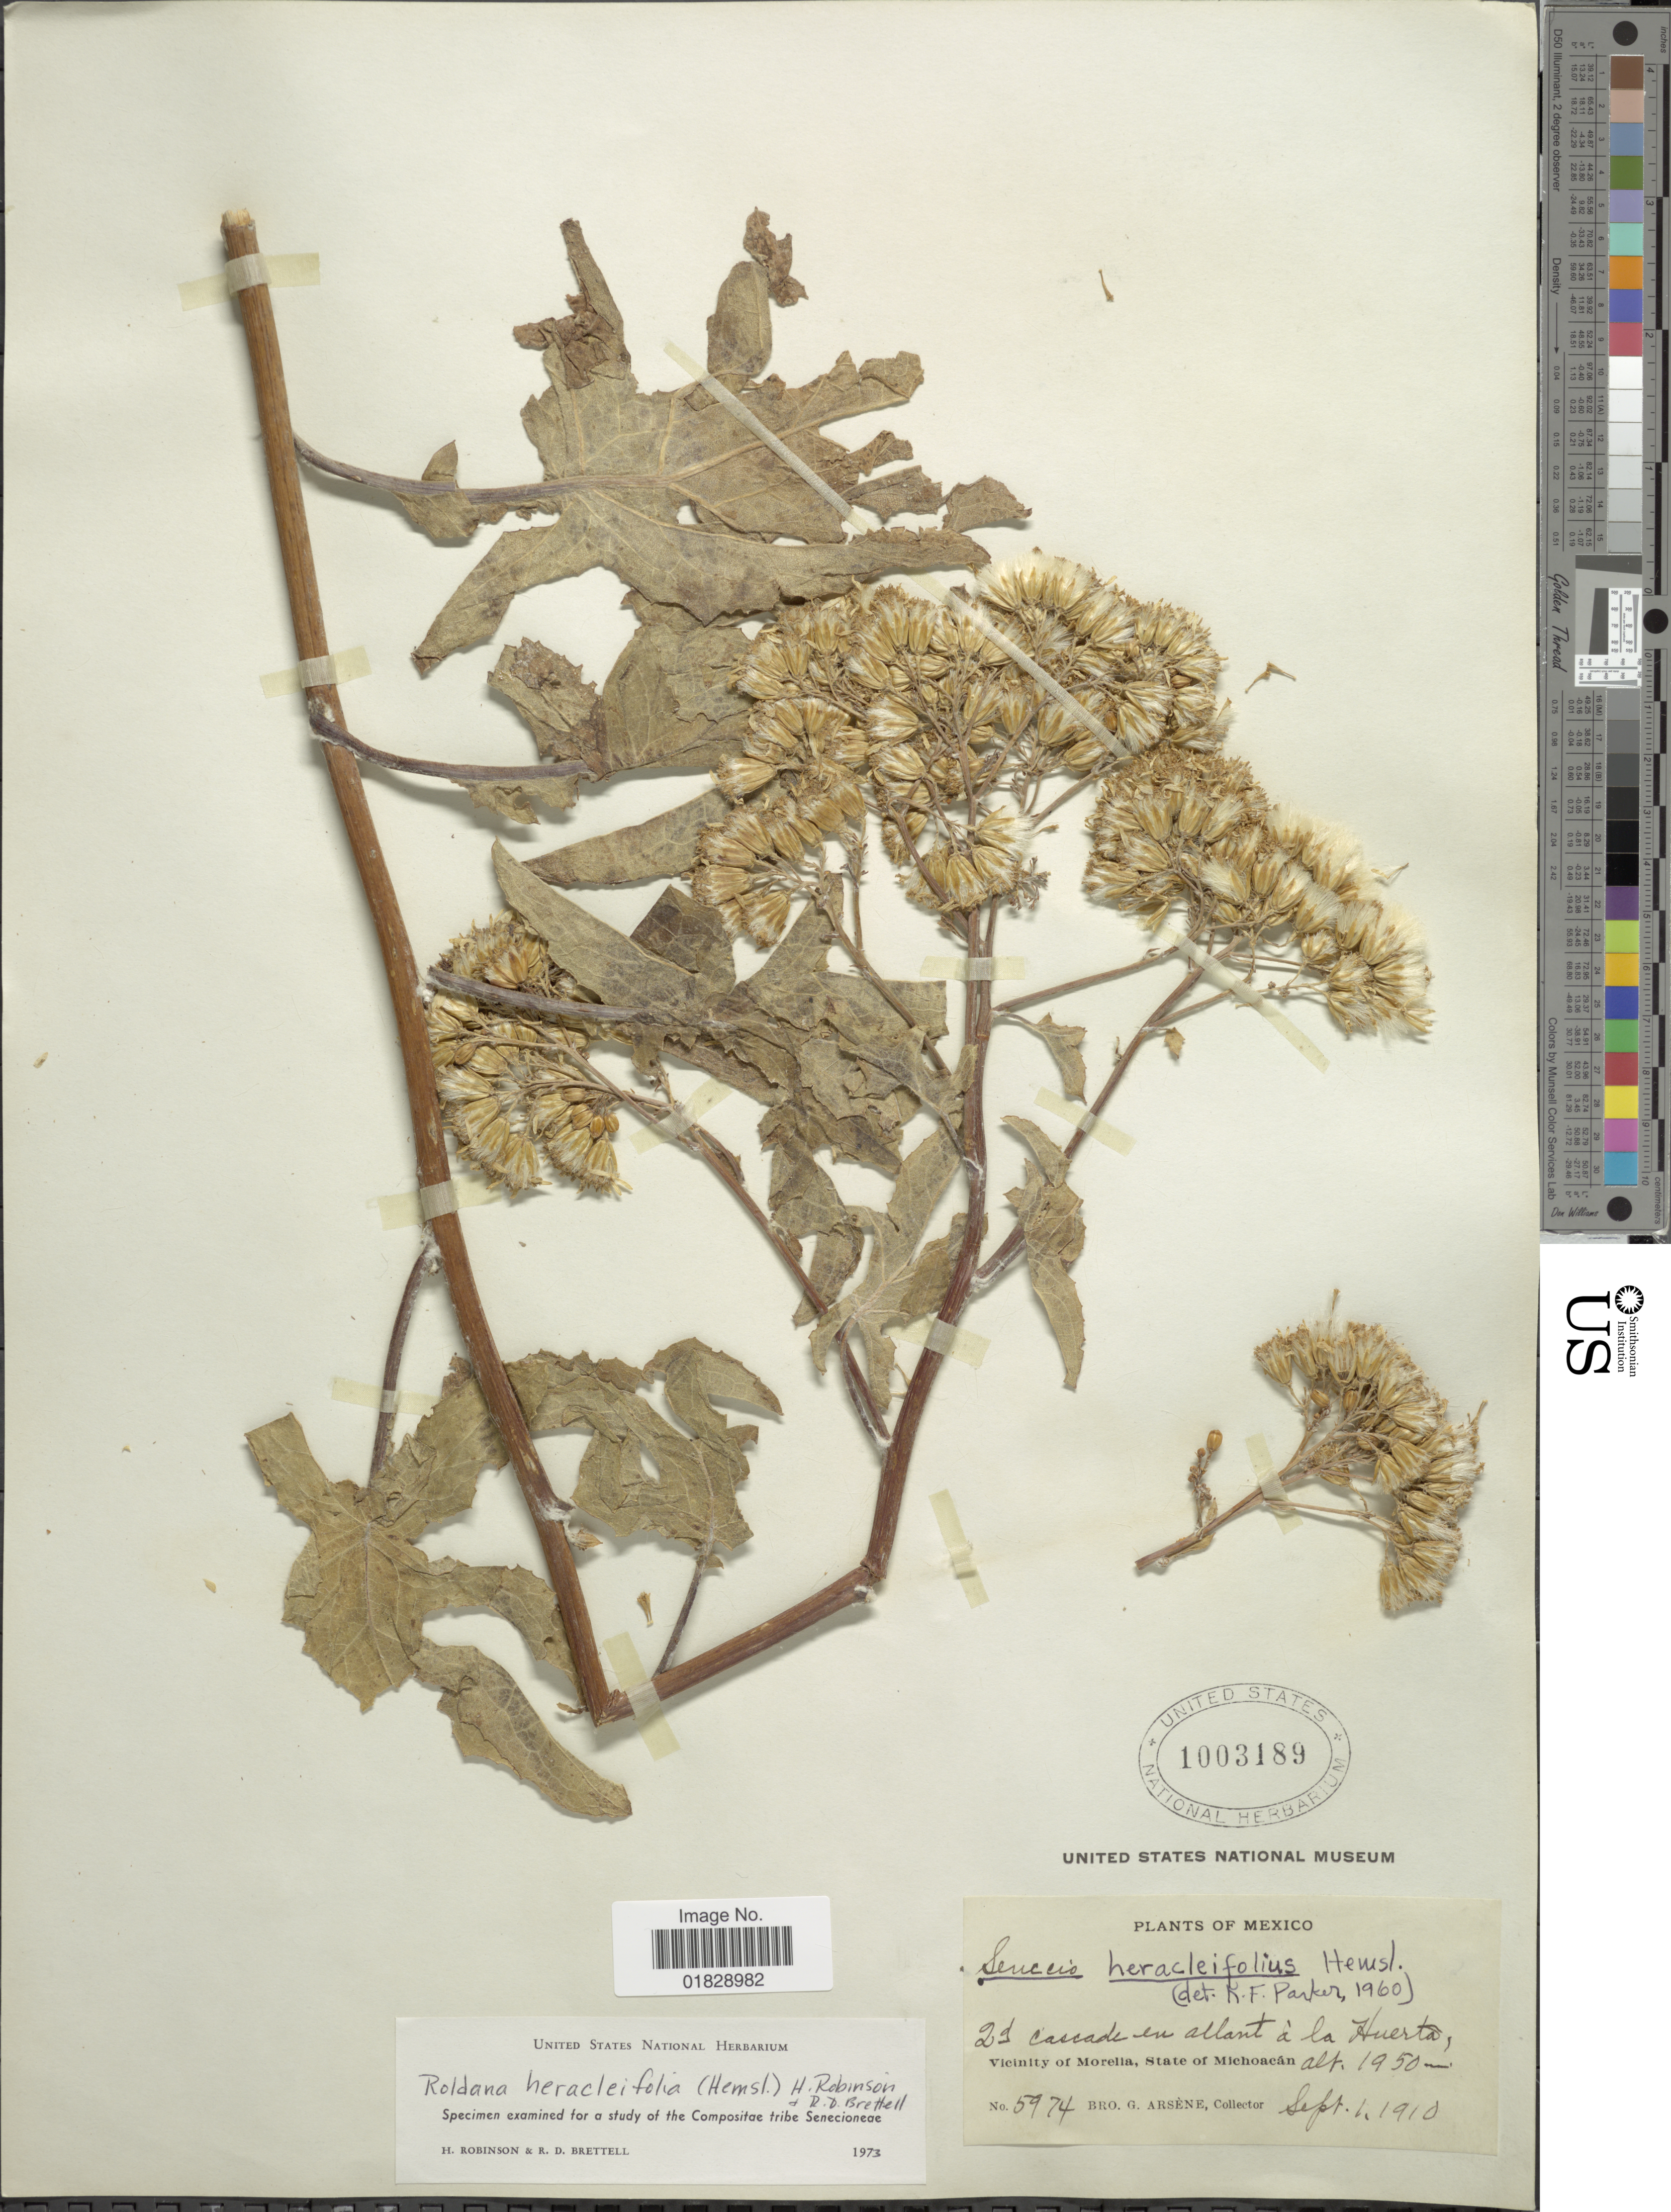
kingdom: Plantae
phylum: Tracheophyta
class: Magnoliopsida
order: Asterales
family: Asteraceae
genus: Roldana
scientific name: Roldana heracleifolia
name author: (Hemsl.) H. Rob. & Brettell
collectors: Bro. G. Arsène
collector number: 5974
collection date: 1910-09-01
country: Mexico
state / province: Michoacán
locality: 29 Cascade en allant à la Huerta, Vicinity of Morelia, State of Michoacán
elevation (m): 1950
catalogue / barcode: US 1003189